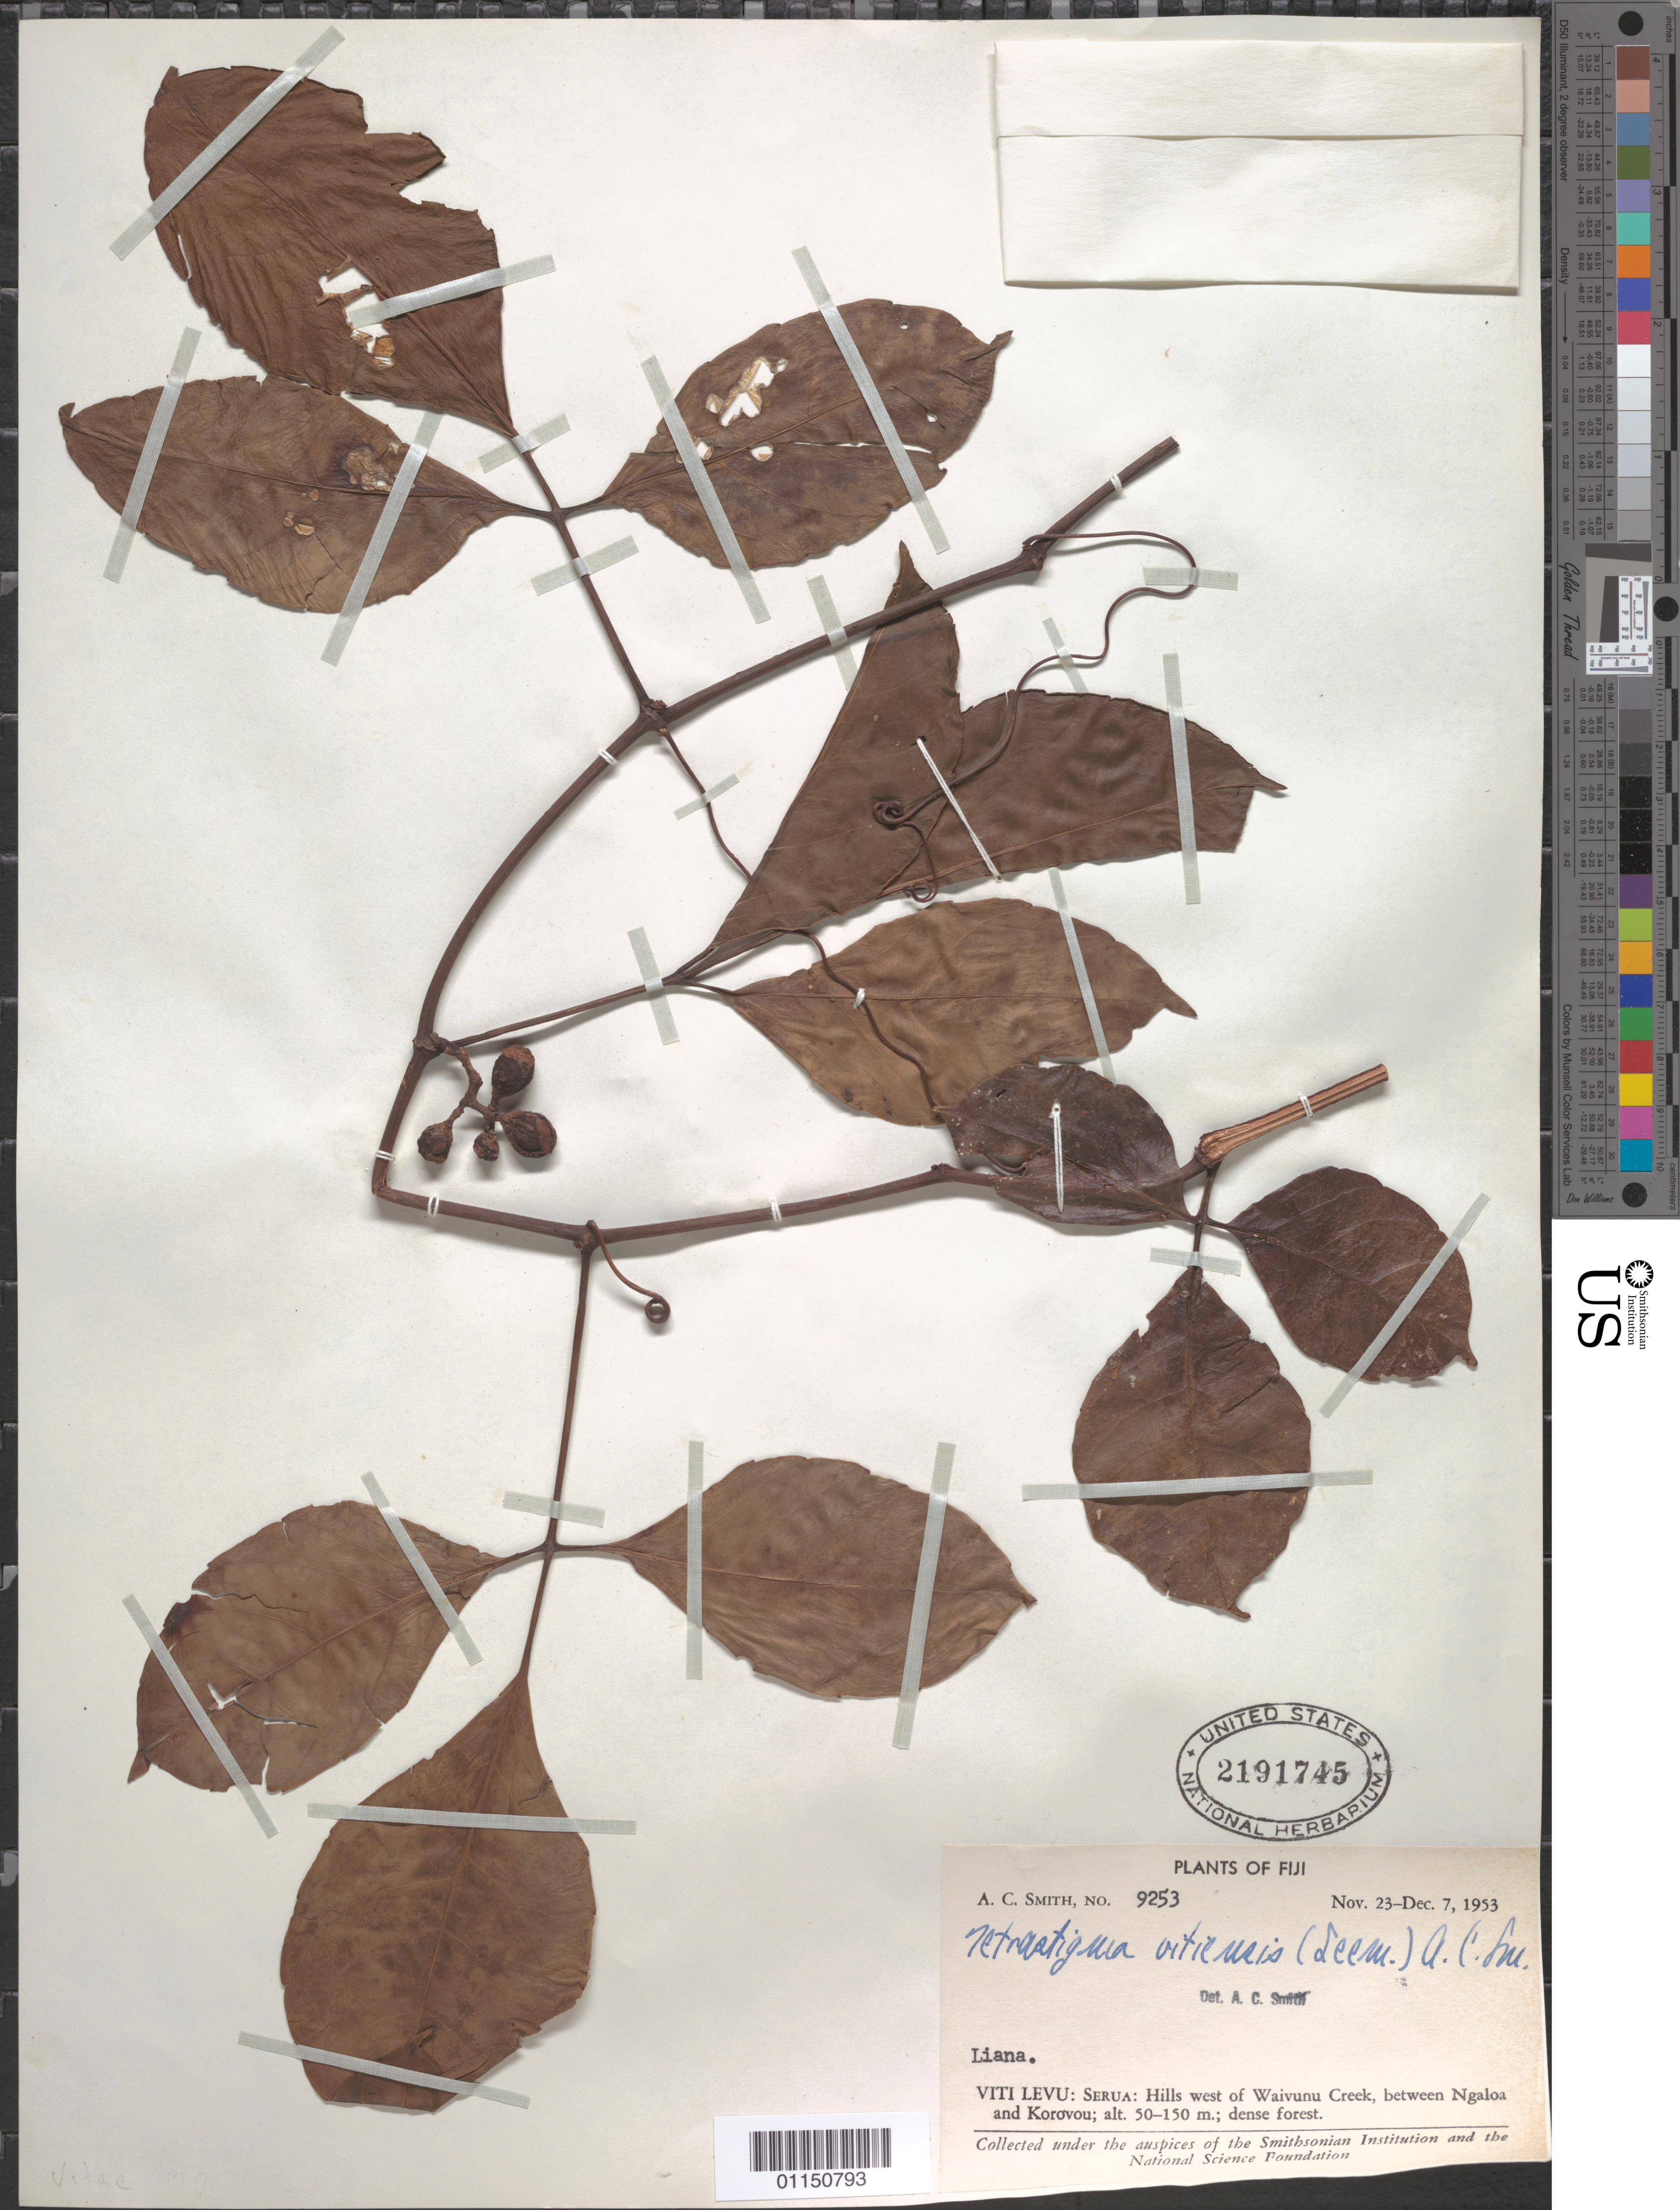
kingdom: Plantae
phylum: Tracheophyta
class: Magnoliopsida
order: Vitales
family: Vitaceae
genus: Tetrastigma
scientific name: Tetrastigma vitiensis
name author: (A. Gray) A.C. Sm.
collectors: A. C. Smith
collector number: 9253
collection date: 1953-11-23/1953-12-07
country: Fiji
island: Viti Levu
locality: Serua: Hills W of Waivunu Creek, between Ngaloa and Korovou.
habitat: Liana. Dense forest.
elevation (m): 50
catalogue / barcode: US 2191745